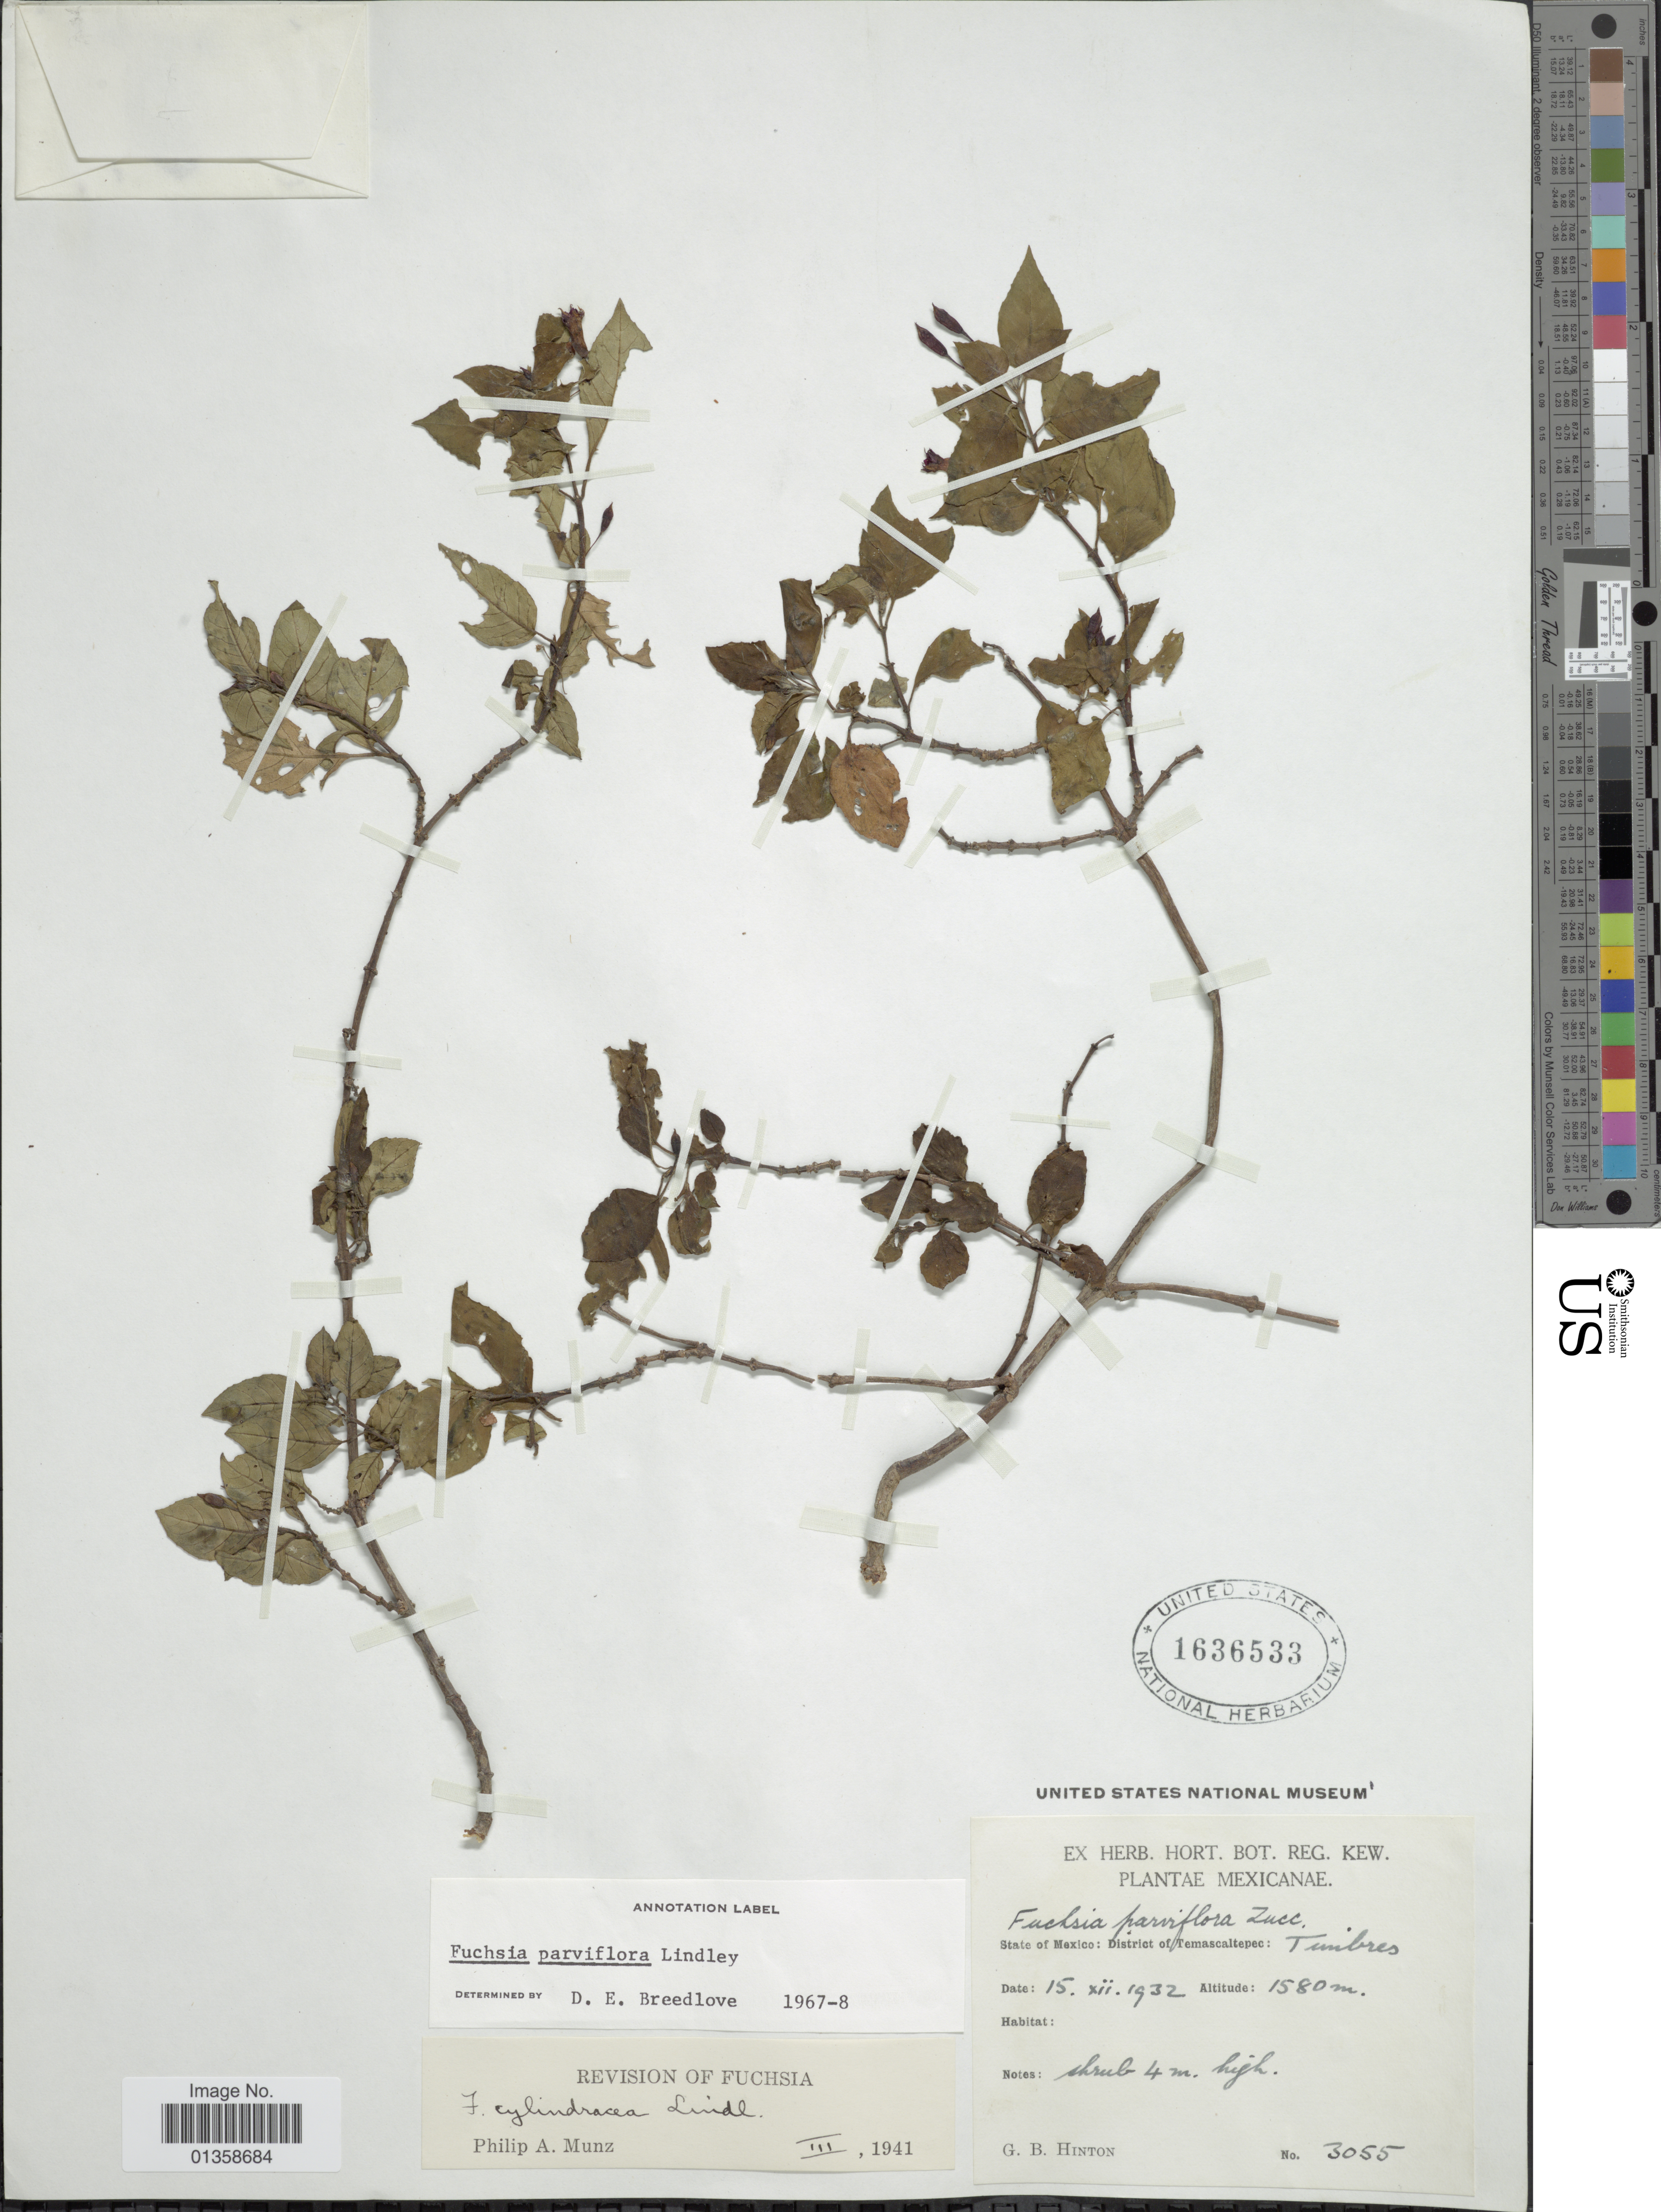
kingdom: Plantae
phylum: Tracheophyta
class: Magnoliopsida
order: Myrtales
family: Onagraceae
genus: Fuchsia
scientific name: Fuchsia cylindracea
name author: Lindl.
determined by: Wagner, W. L., (BOT), Smithsonian Institution - National Museum of Natural History (UNITED STATES)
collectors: G. B. Hinton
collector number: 3055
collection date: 1932-12-15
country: Mexico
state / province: México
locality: District of Temascaltepec: Tunbres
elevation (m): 1580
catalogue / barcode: US 1636533